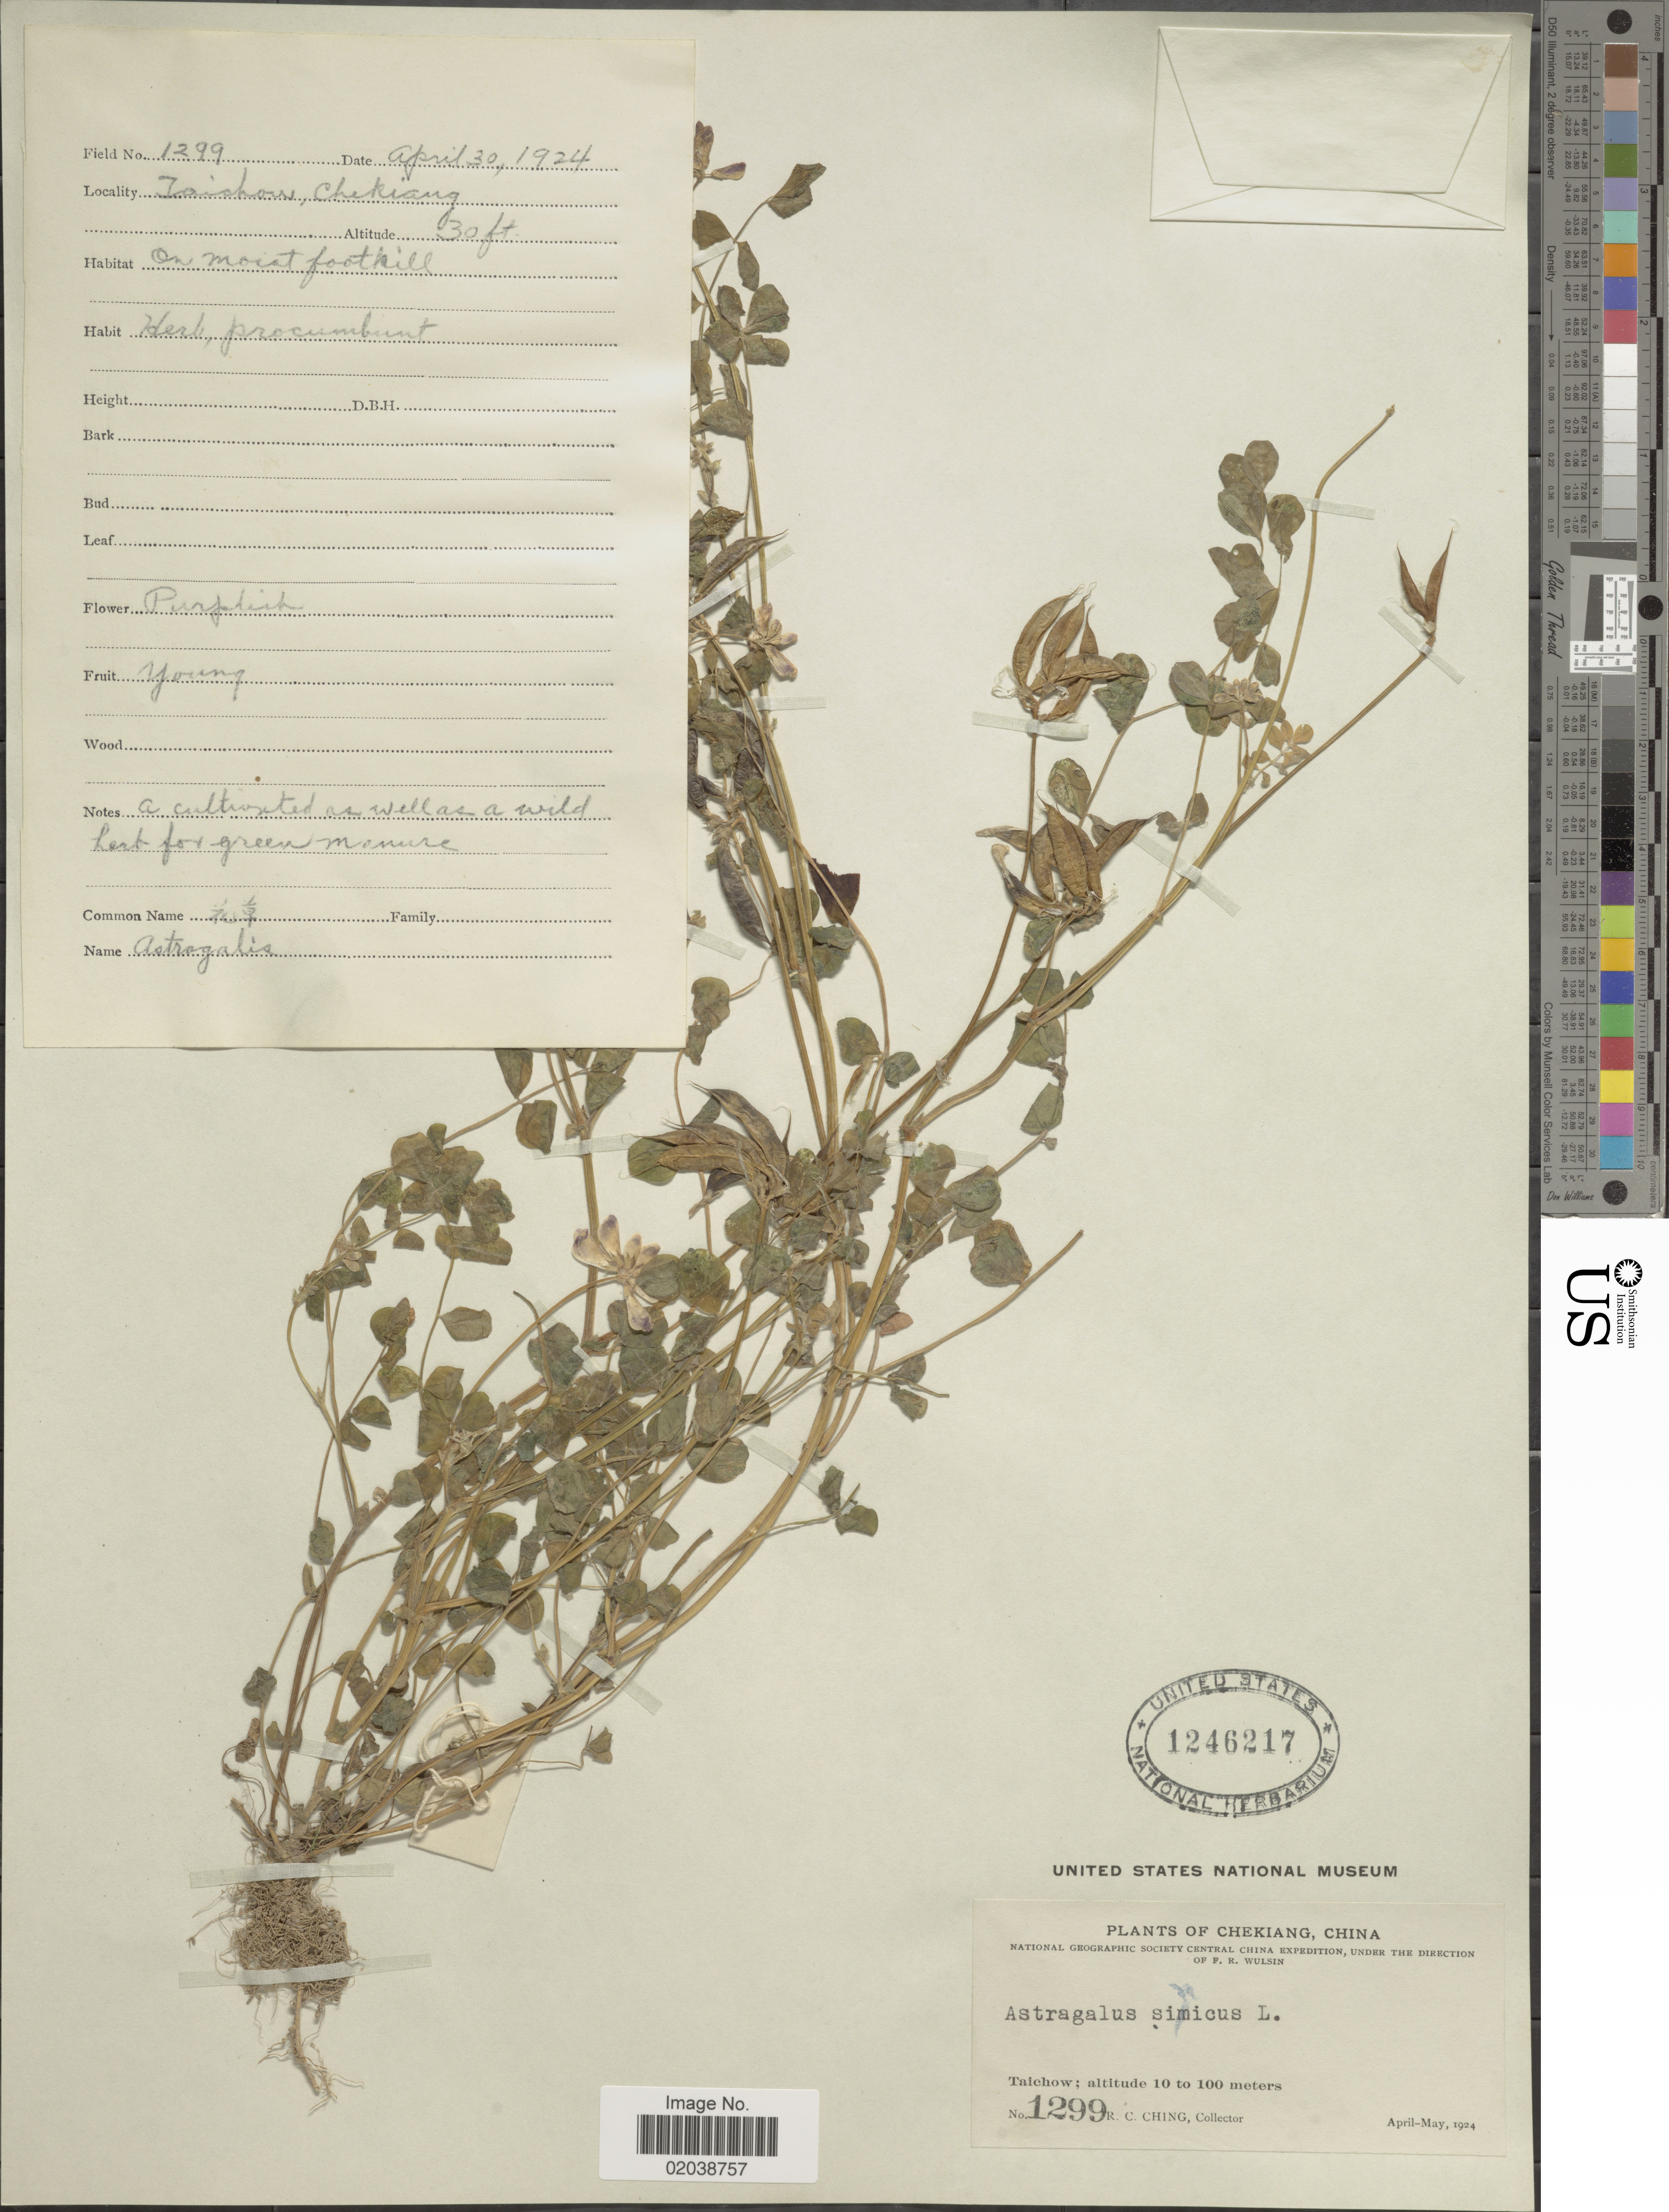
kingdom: Plantae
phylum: Tracheophyta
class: Magnoliopsida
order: Fabales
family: Fabaceae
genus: Astragalus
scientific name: Astragalus sinicus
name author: L.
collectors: R. C. Ching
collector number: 1299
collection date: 1924-04-30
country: China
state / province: Zhejiang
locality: Chekiang, Taichow, on moist foothill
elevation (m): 10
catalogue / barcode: US 1246217